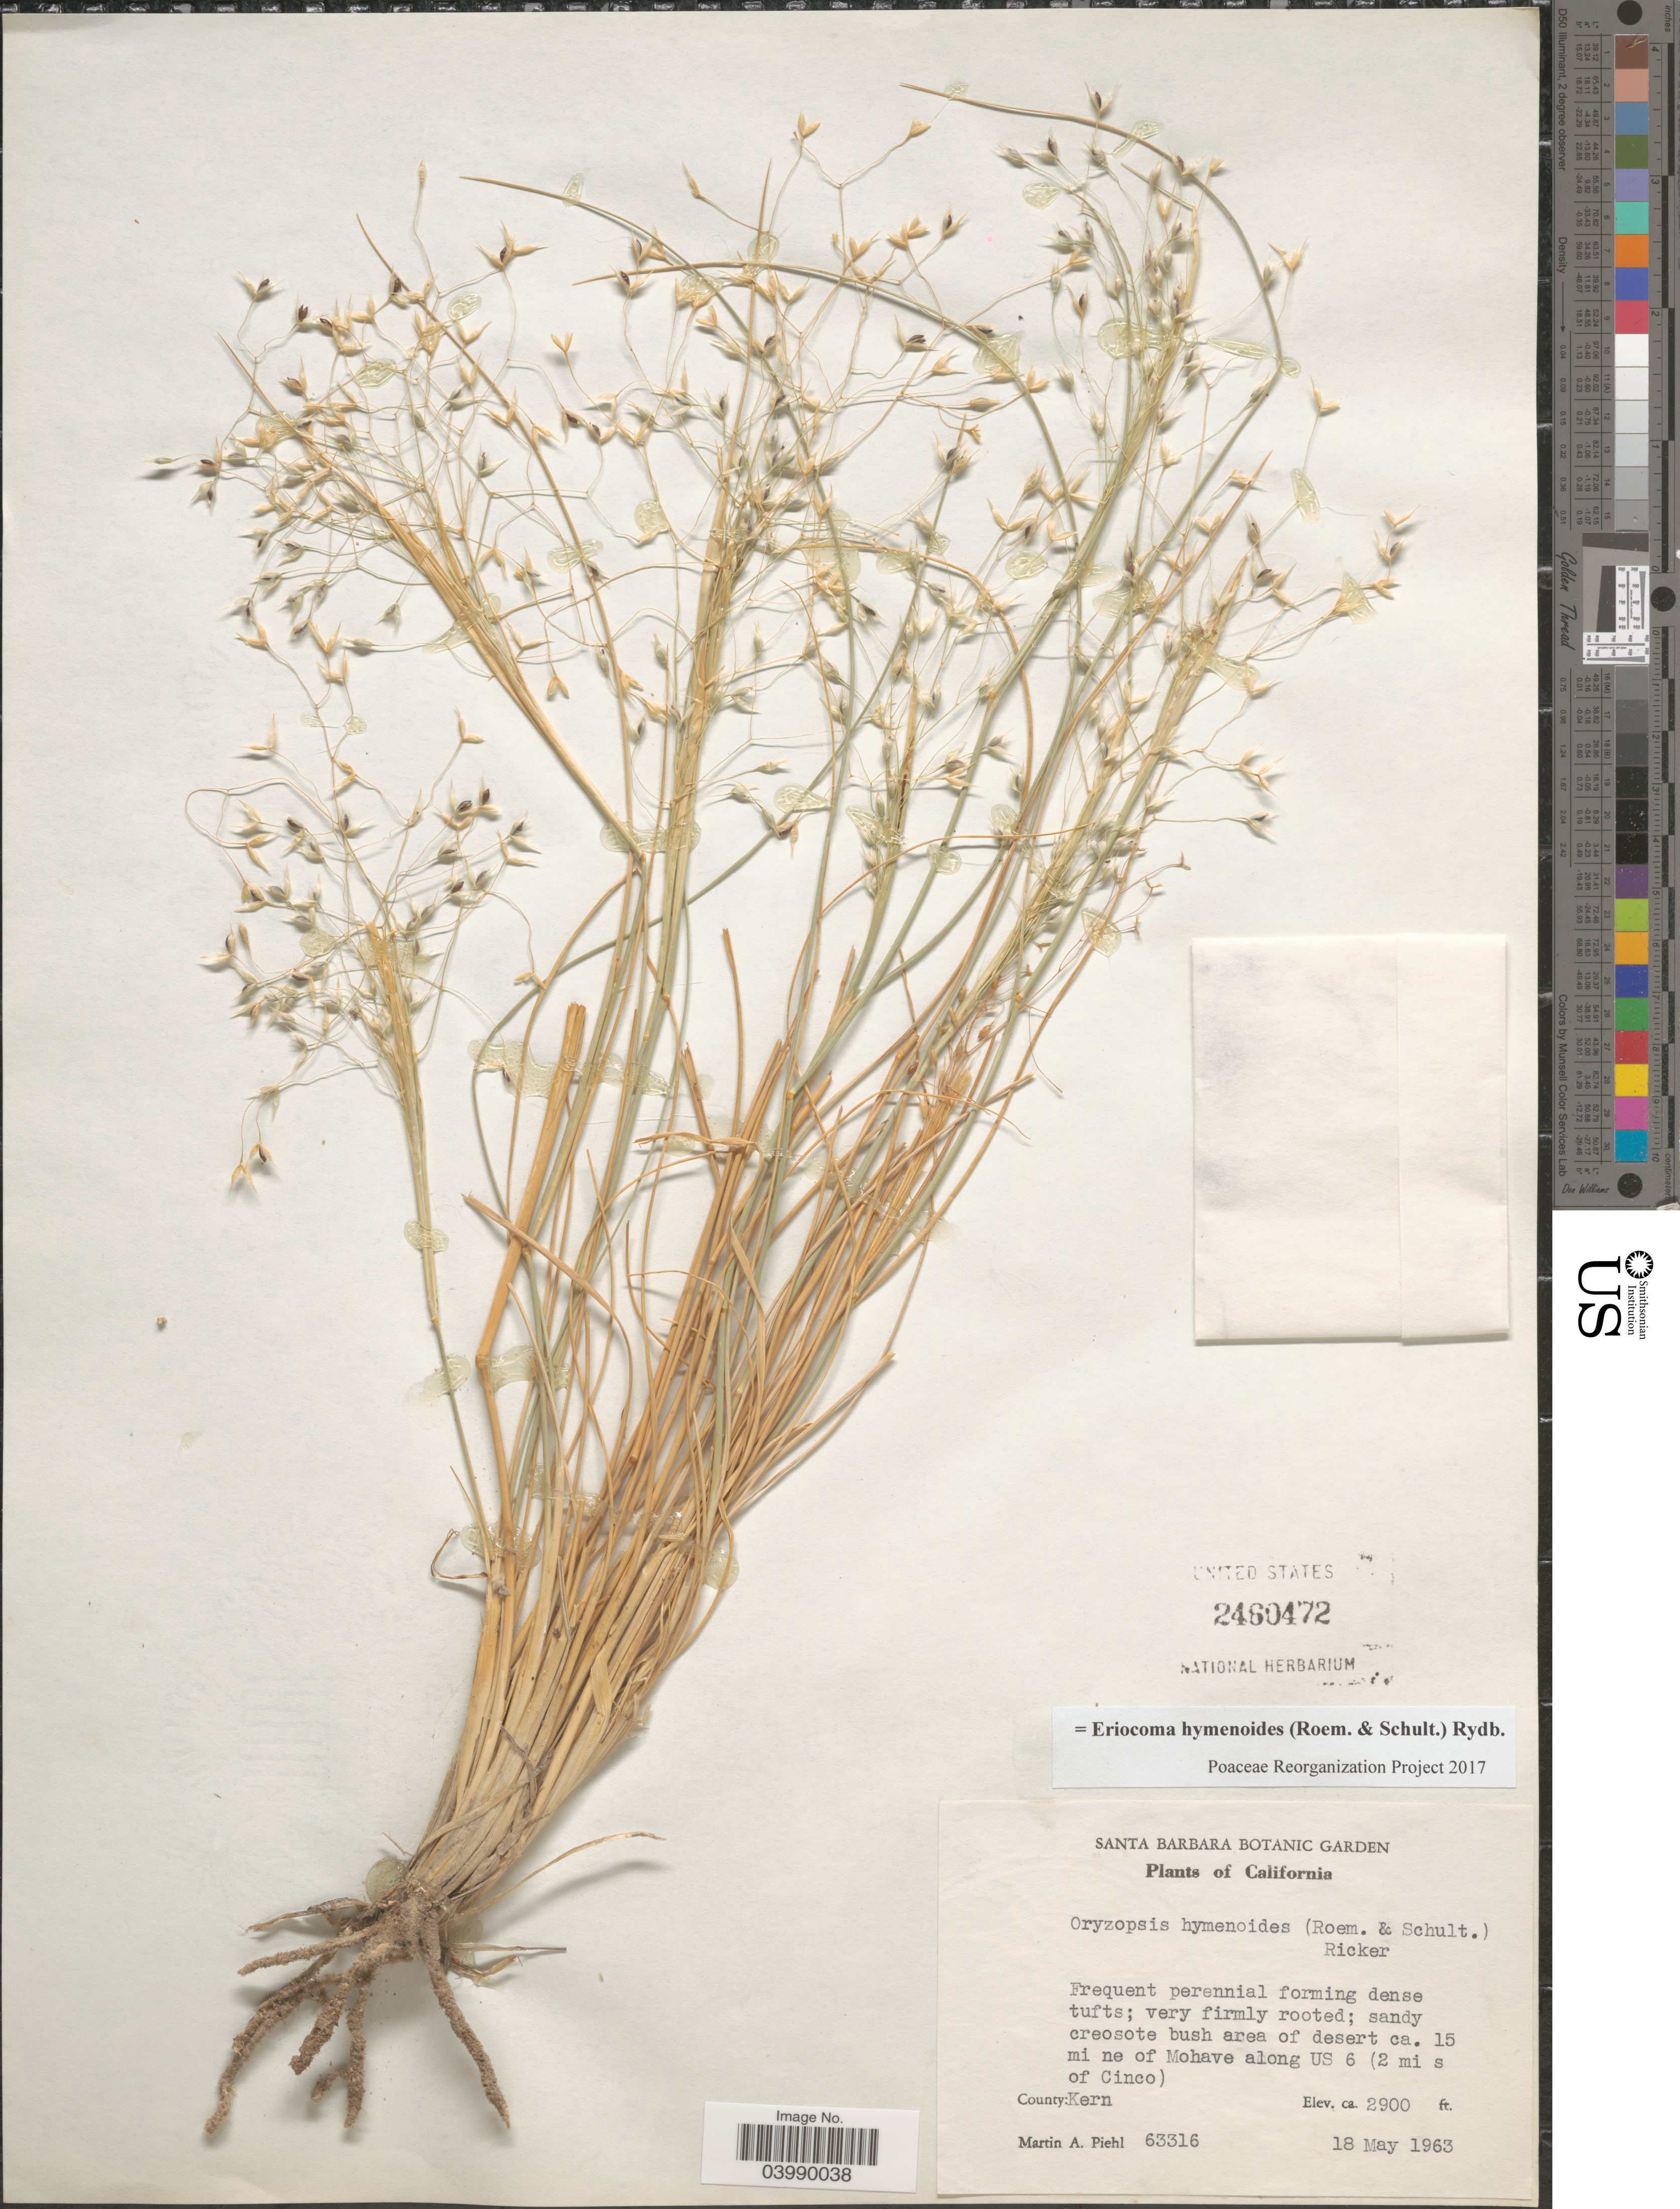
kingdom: Plantae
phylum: Tracheophyta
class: Liliopsida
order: Poales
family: Poaceae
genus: Eriocoma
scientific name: Eriocoma hymenoides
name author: (Roem. & Schult.) Rydb.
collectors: M. Piehl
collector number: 63316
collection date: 1963-05-18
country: United States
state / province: California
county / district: Kern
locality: Ca. 15 mi ne of Mohave along US 6 (2 mi s of Cinco). County: Kern.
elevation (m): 884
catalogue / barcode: US 2460472